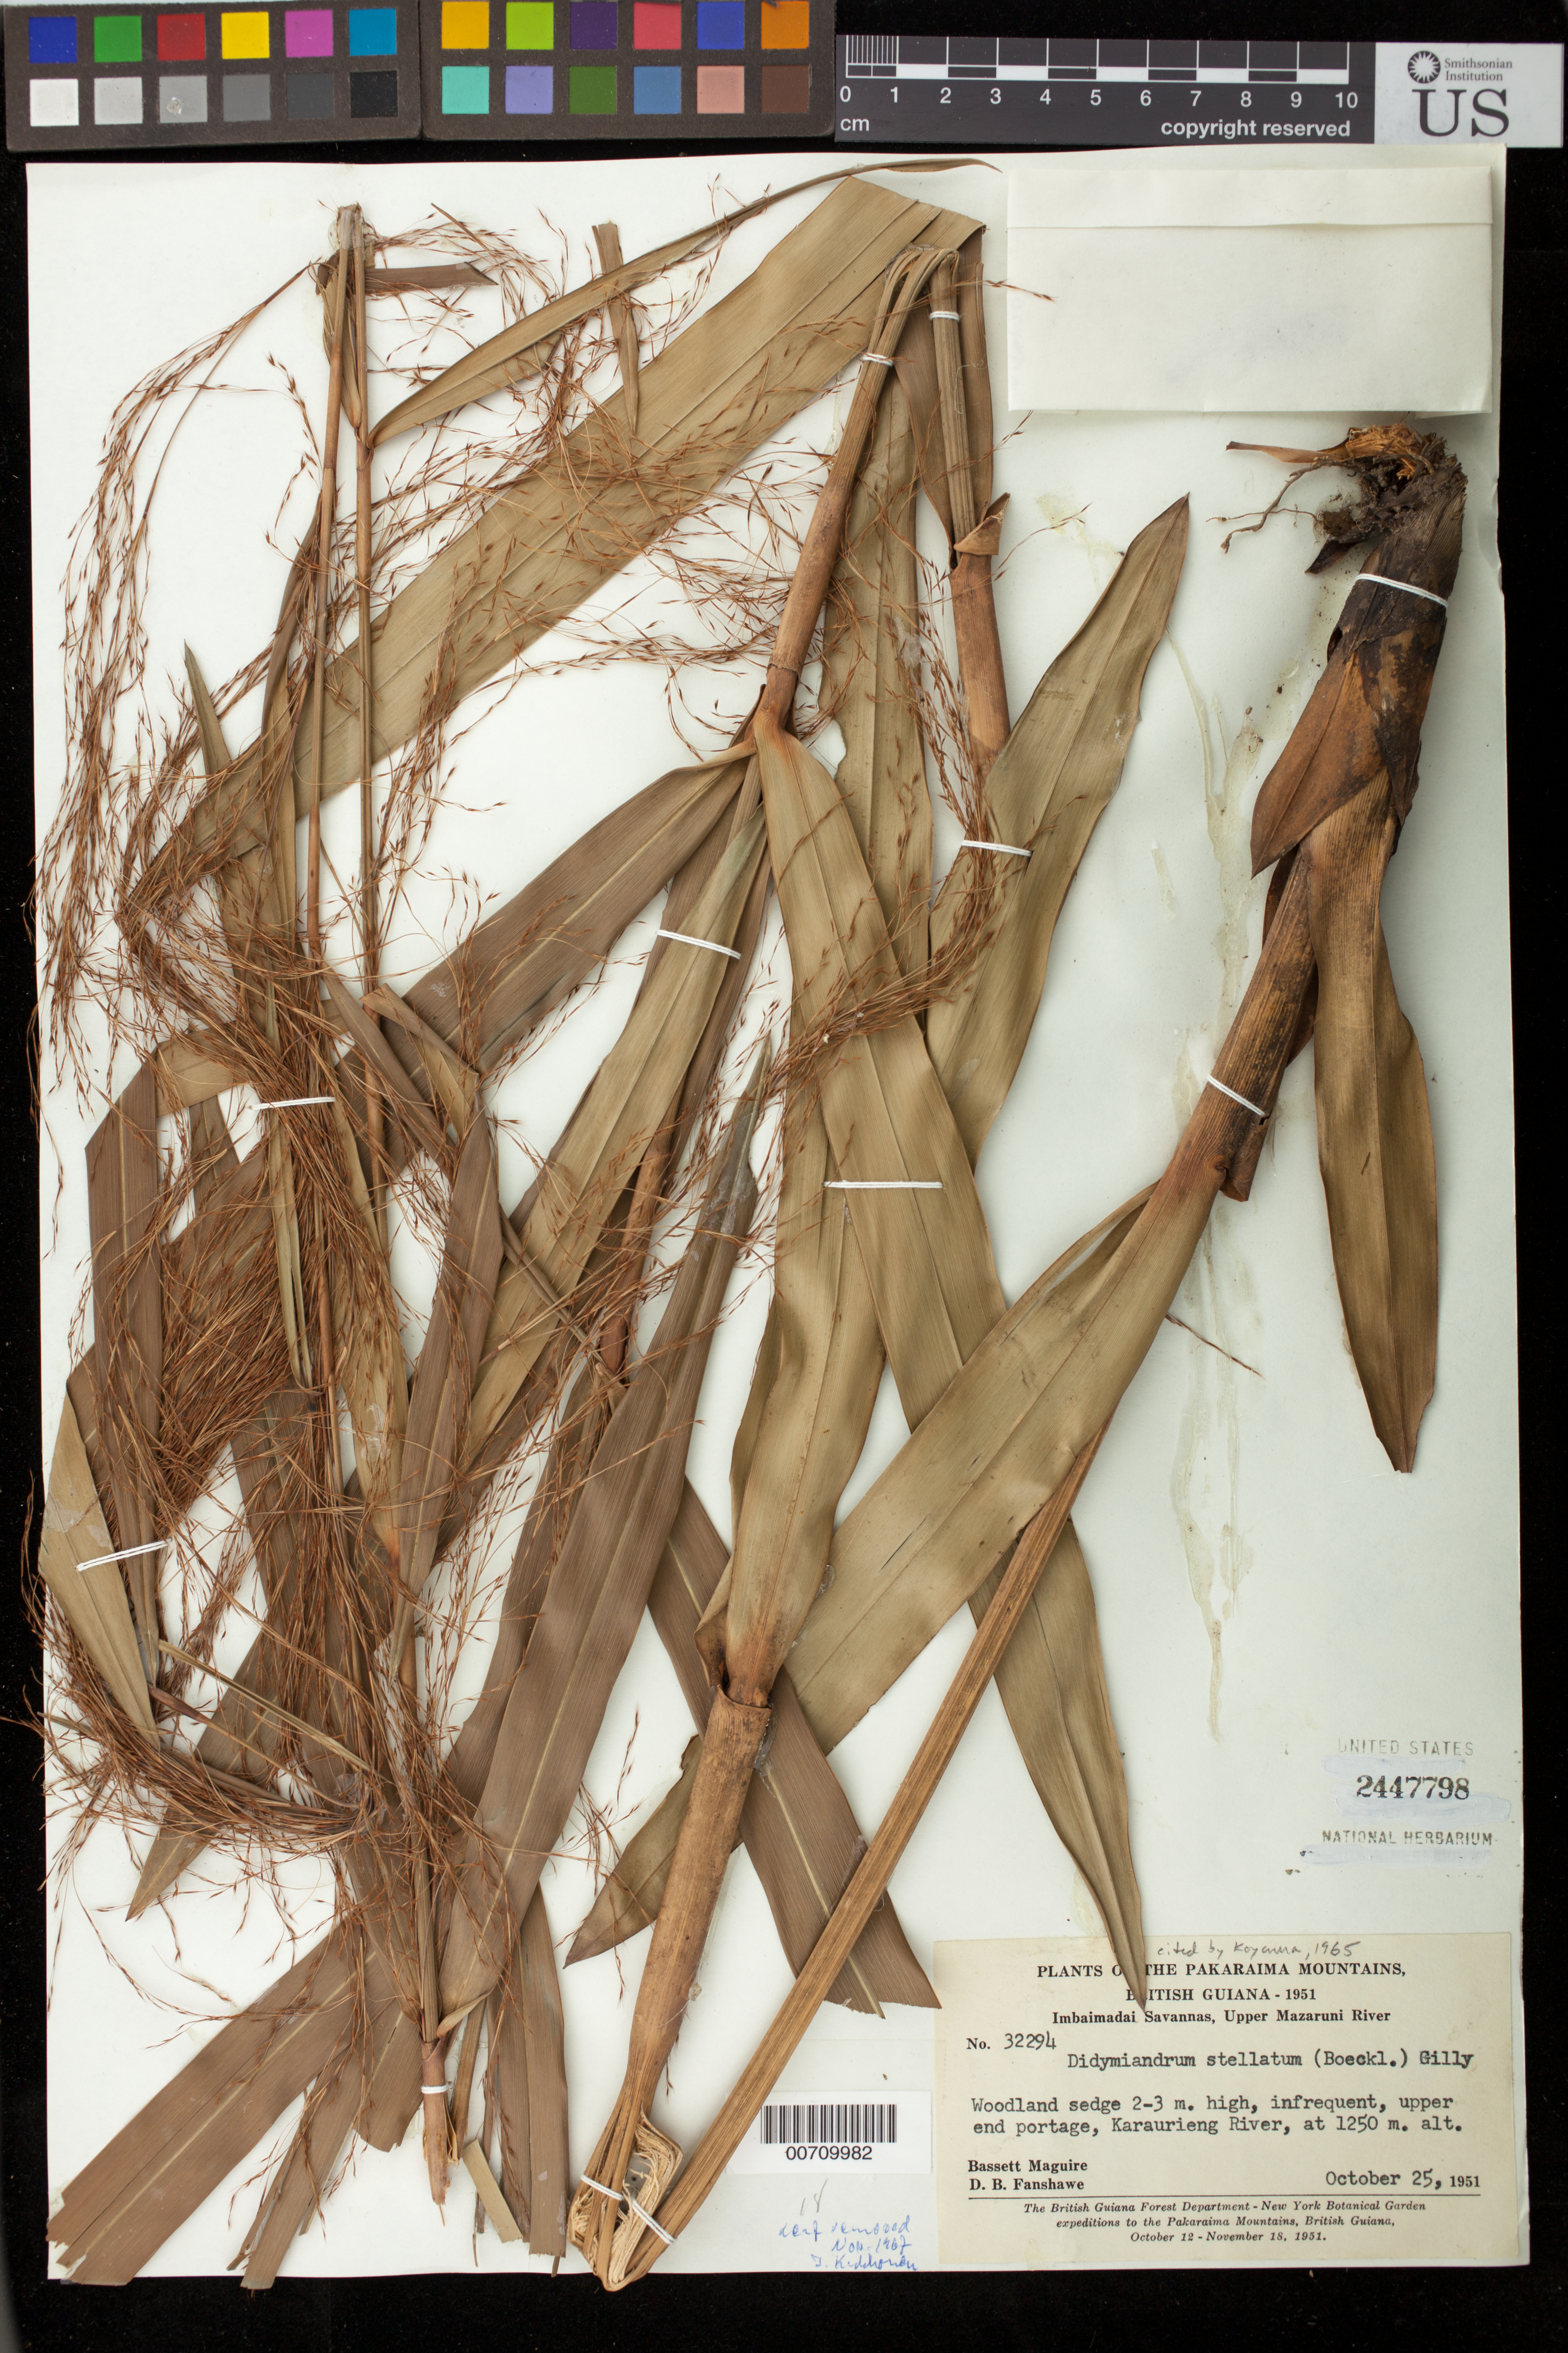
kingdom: Plantae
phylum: Tracheophyta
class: Liliopsida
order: Poales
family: Cyperaceae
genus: Didymiandrum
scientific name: Didymiandrum stellatum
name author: (Boeckeler) Gilly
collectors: B. Maguire & D. B. Fanshawe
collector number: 32294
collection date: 1951-10-25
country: Guyana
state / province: Cuyuni-Mazaruni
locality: Pakaraima Mountains, Imbaimadai Savannas,Upper Mazaruni River; Karaurieng River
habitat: Upper end portage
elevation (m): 1250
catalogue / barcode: US 2447798